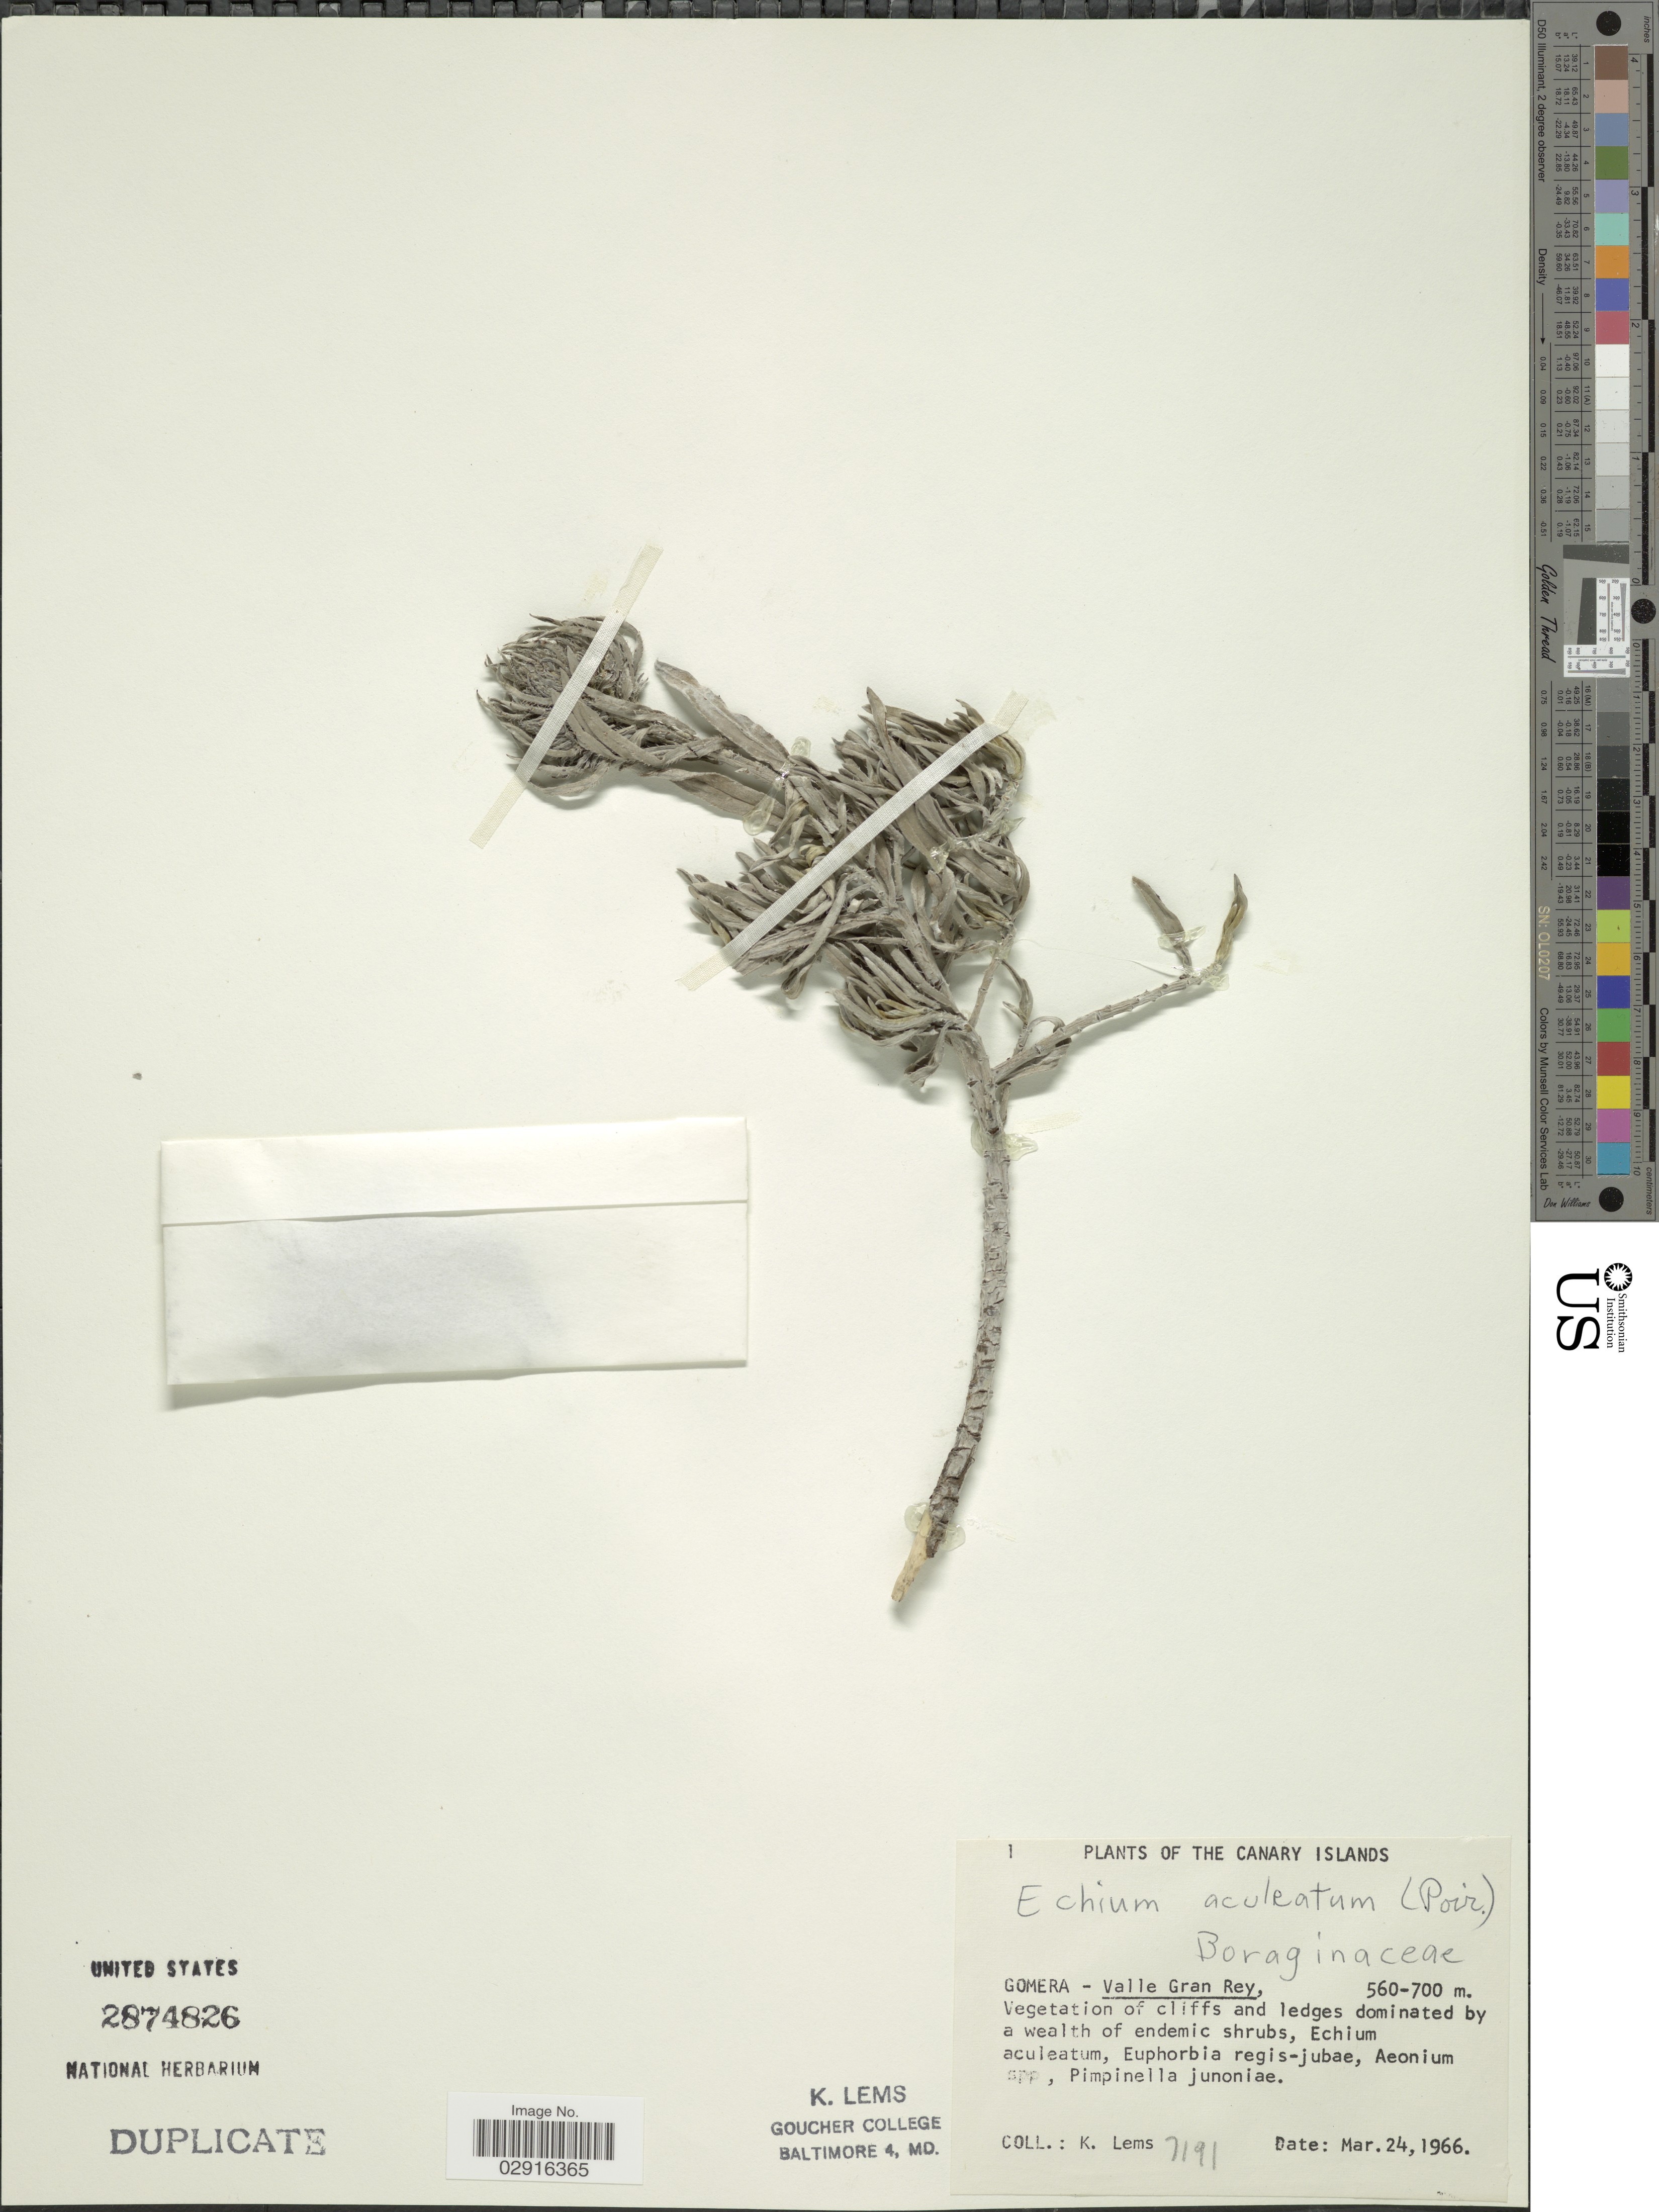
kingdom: Plantae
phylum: Tracheophyta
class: Magnoliopsida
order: Boraginales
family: Boraginaceae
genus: Echium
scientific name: Echium aculeatum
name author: Poir.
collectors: K. Lems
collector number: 7191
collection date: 1966-03-24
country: Spain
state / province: Canarias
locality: Canary Islands. Gomera - Valle Gran Rey.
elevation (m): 560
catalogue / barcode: US 2874826